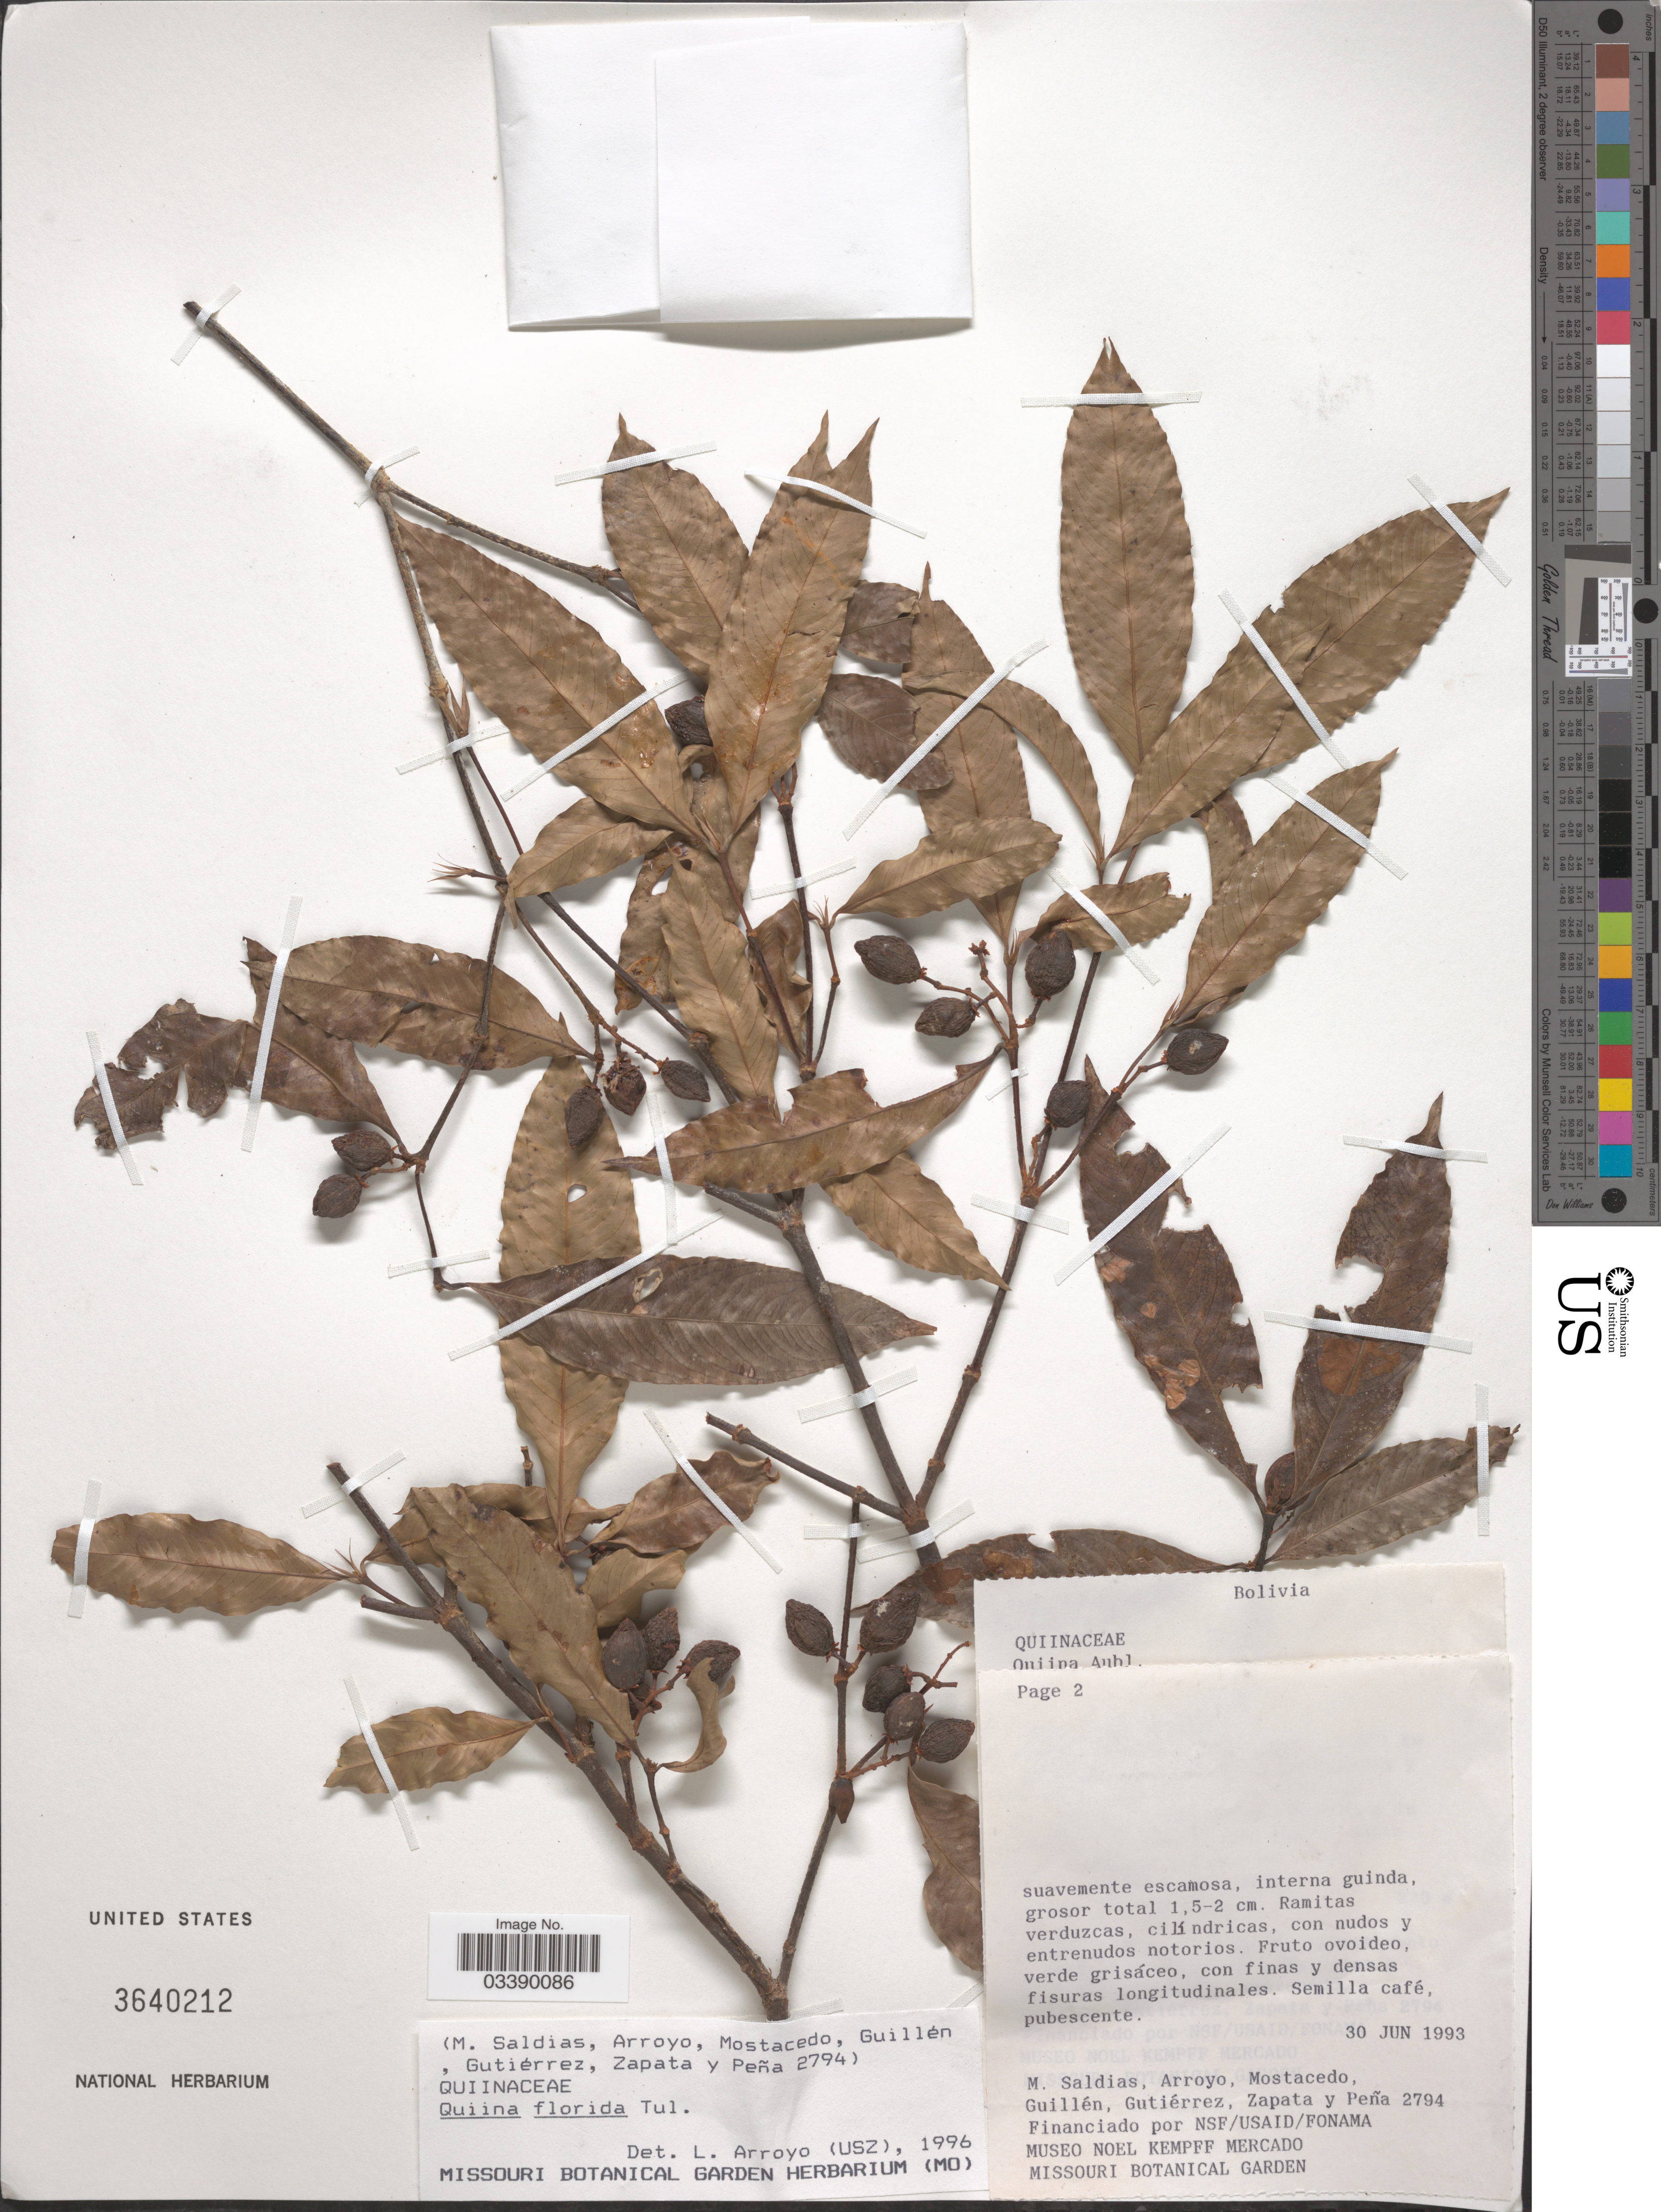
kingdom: Plantae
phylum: Tracheophyta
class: Magnoliopsida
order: Malpighiales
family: Quiinaceae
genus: Quiina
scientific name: Quiina florida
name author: Poepp. ex Tul.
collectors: M. Saldias, Arroyo, --, Mostacedo, --, -- Guillen & et al.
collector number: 2794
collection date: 1993-06-30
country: Bolivia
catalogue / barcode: US 3640212